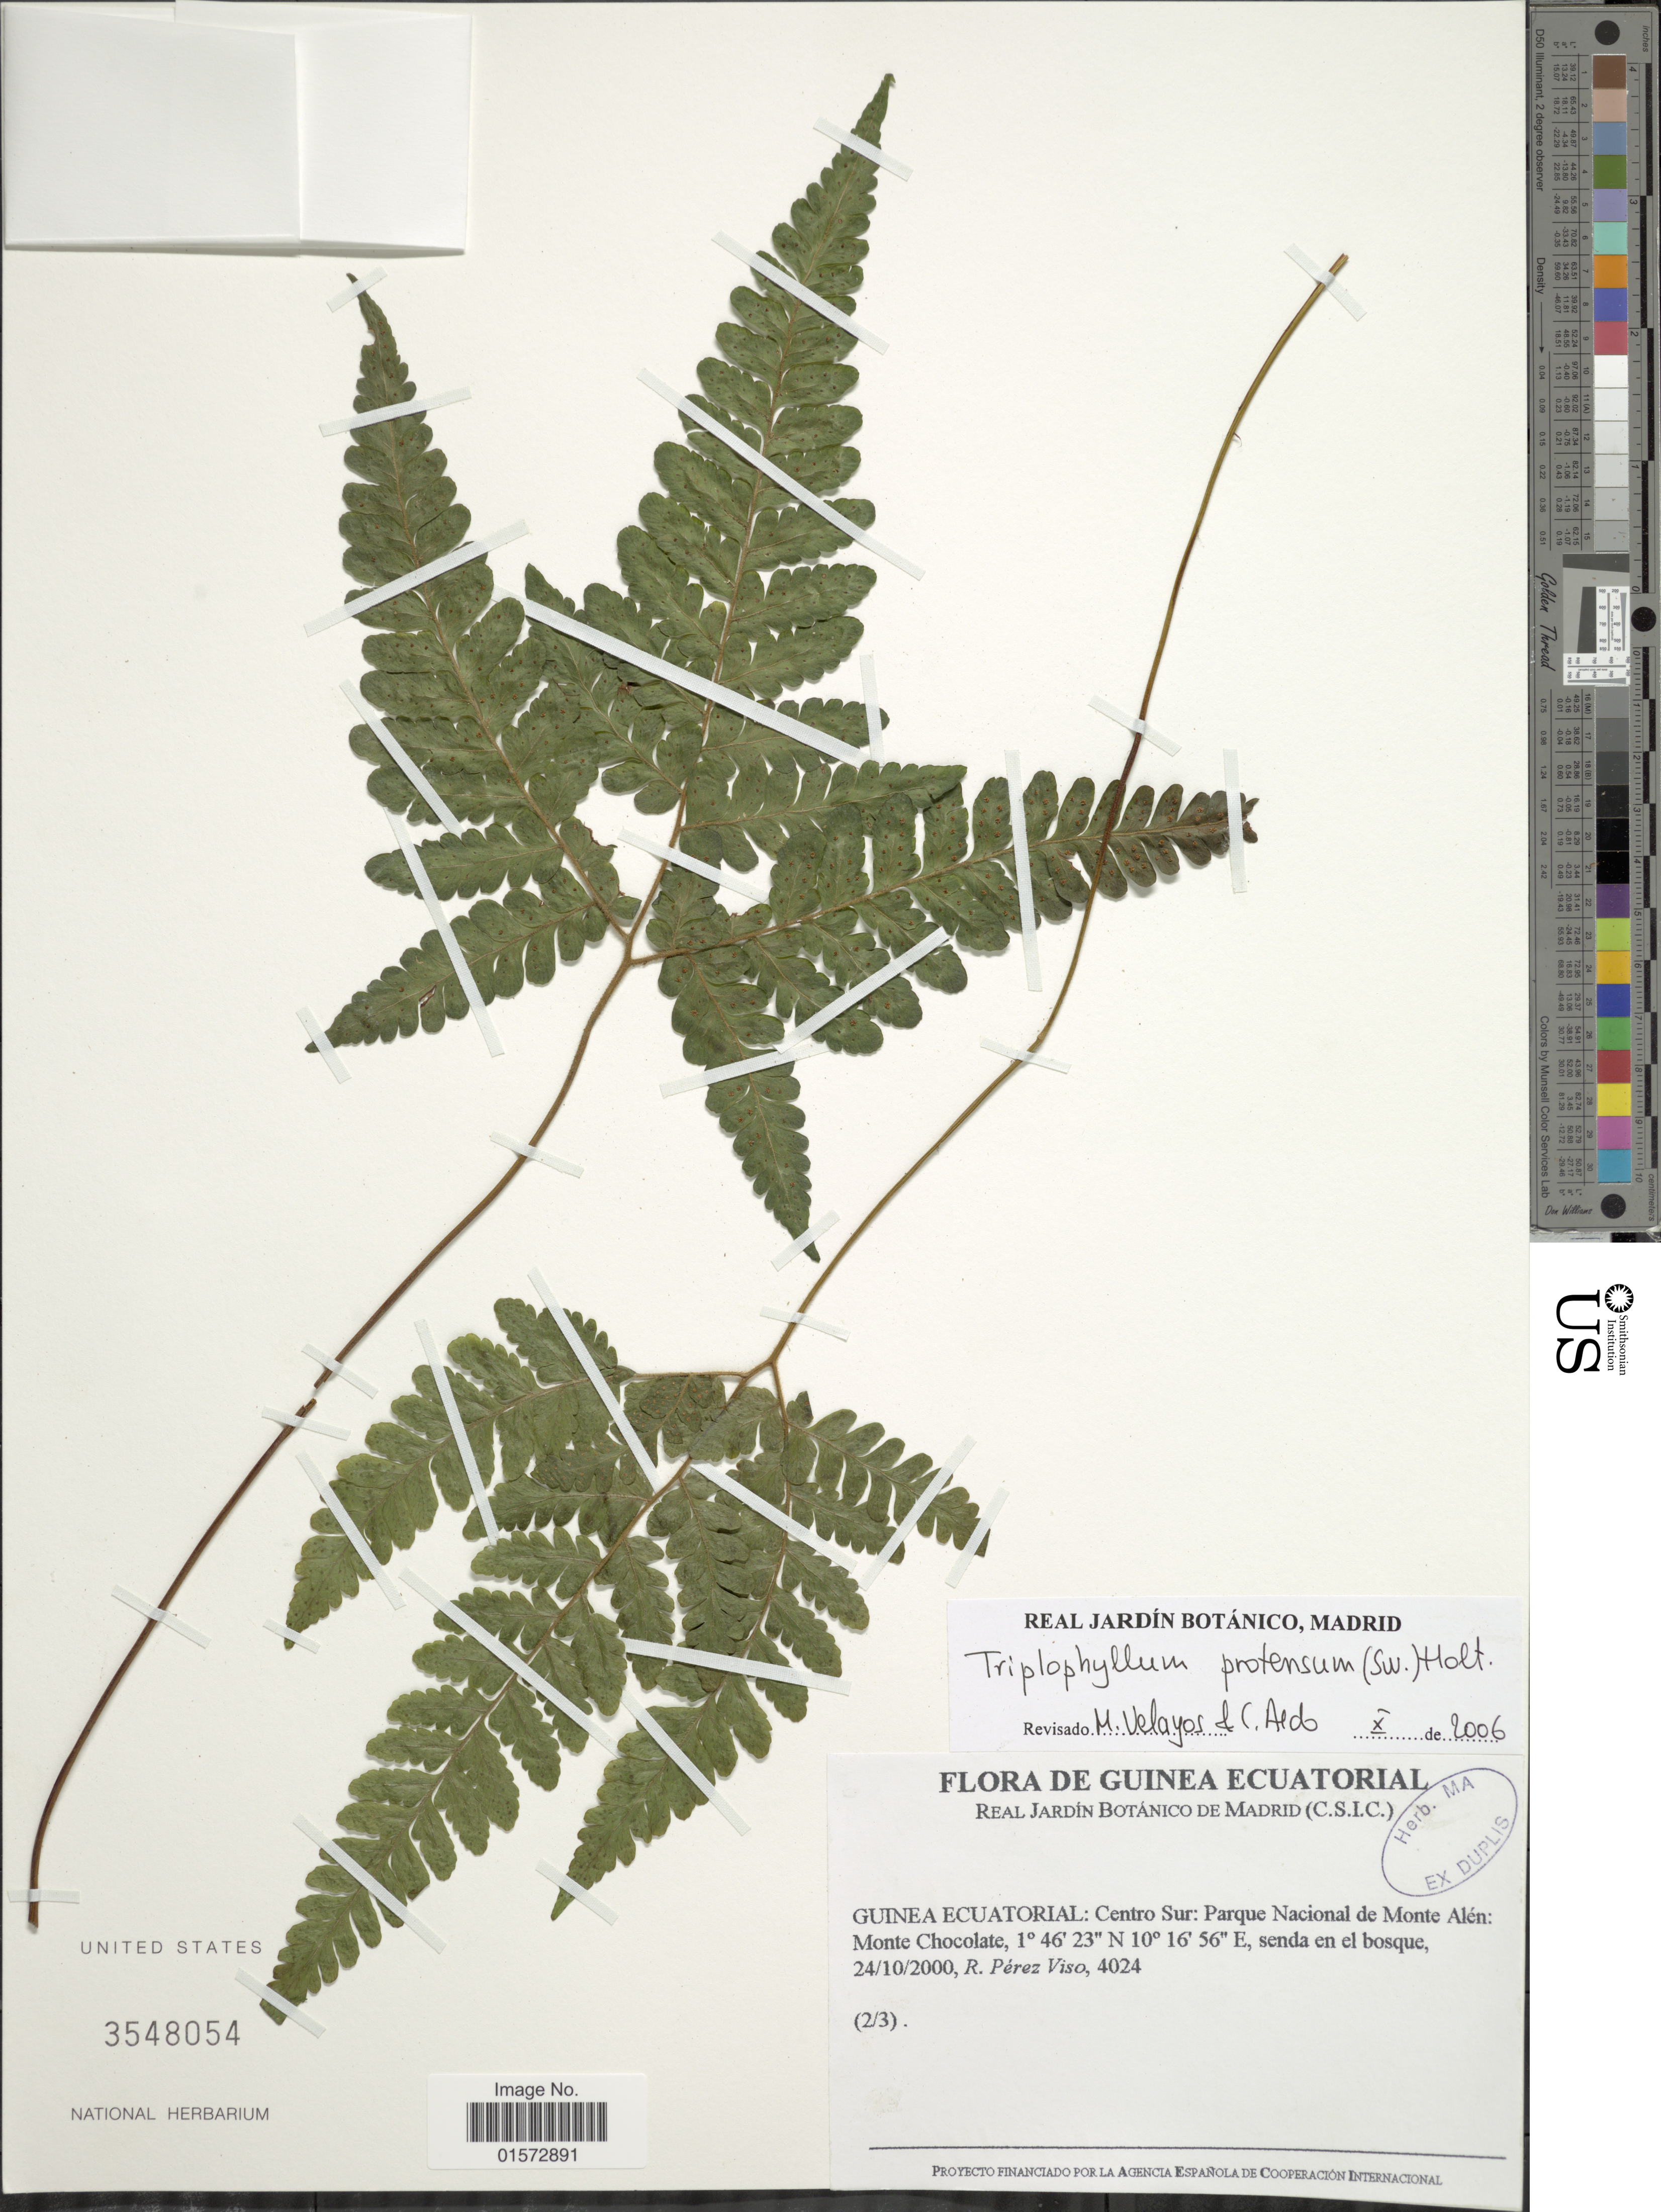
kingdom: Plantae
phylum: Tracheophyta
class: Polypodiopsida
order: Polypodiales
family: Tectariaceae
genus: Triplophyllum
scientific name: Triplophyllum protensum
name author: (Sw.) Holttum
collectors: R. Perez Viso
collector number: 4024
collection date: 2000-10-24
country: Equatorial Guinea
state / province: Centro Sur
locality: Parque Nacional de Monte Alén: Monte Chocolate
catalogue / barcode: US 3548054